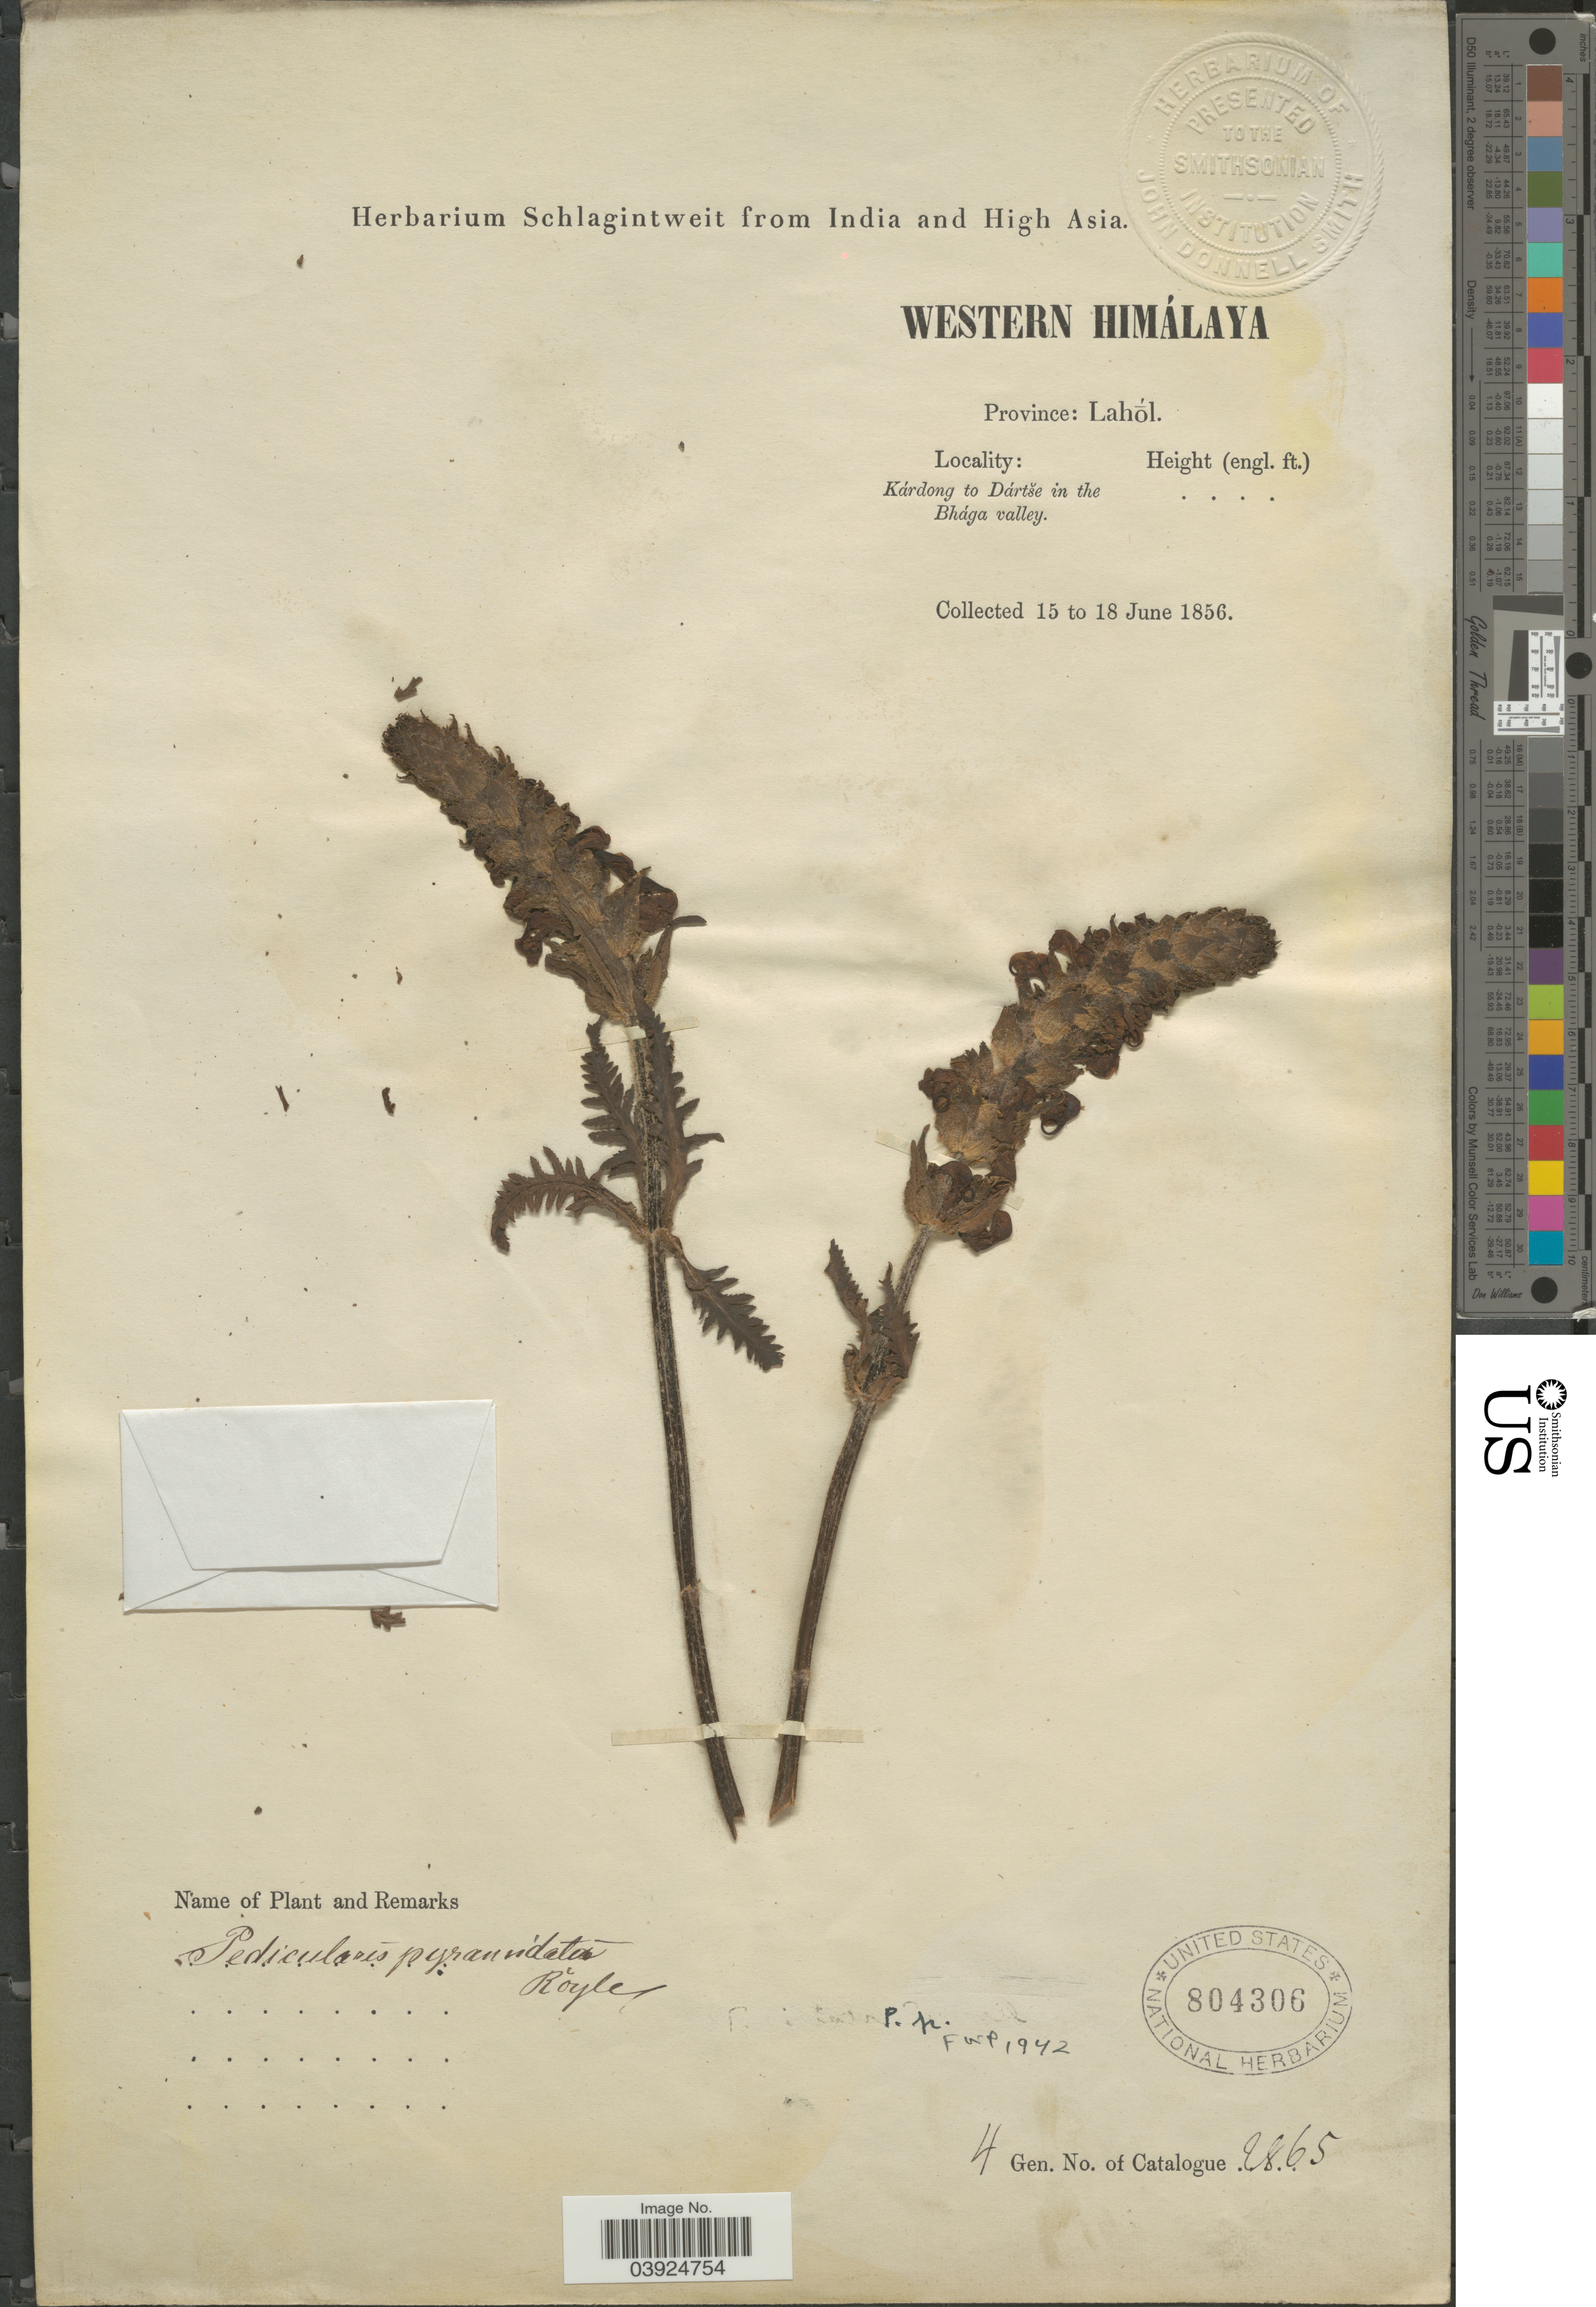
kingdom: Plantae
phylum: Tracheophyta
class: Magnoliopsida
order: Lamiales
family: Orobanchaceae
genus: Pedicularis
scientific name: Pedicularis pyramidata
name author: Royle ex Benth.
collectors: ex herb. Schlagintweit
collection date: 1856-06-15/1856-06-18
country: India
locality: Western Himálaya. Kárdong to Dártše in the Bhága valley.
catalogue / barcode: US 804306